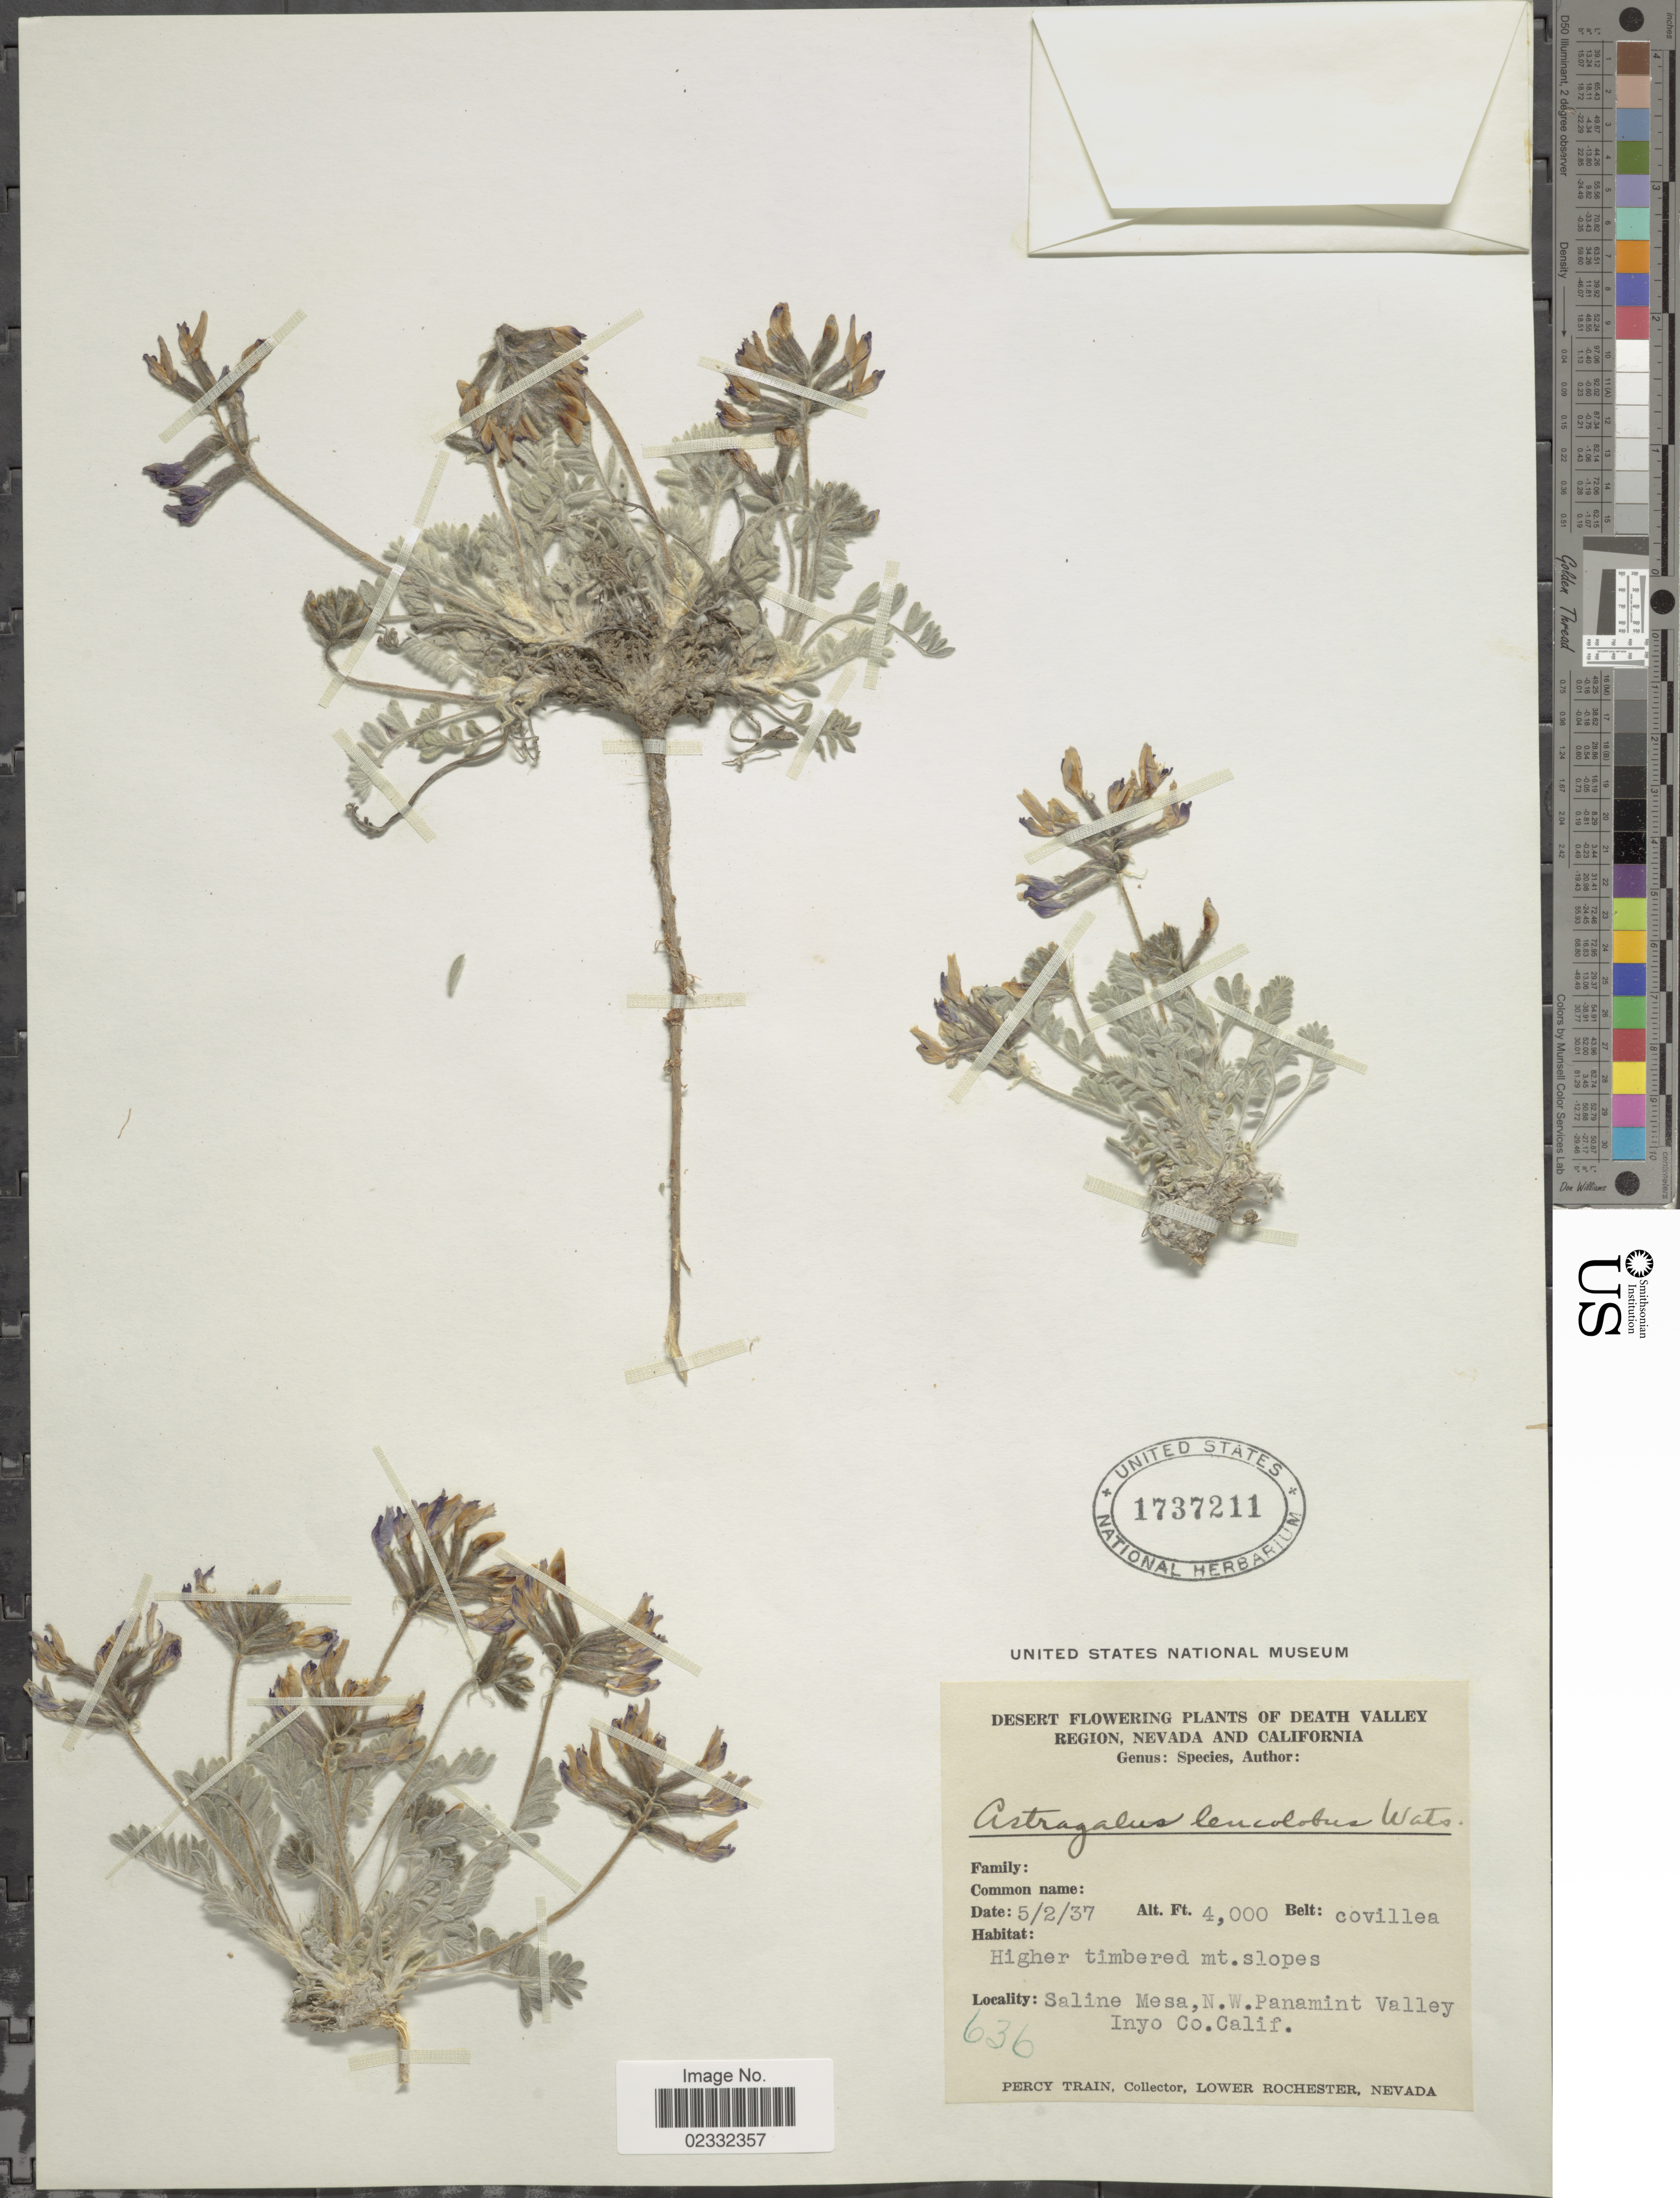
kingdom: Plantae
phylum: Tracheophyta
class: Magnoliopsida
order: Fabales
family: Fabaceae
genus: Astragalus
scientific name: Astragalus leucolobus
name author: S. Watson ex M.E. Jones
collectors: P. Train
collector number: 636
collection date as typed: Transcribed d/m/y: 2/5/37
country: United States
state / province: California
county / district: Inyo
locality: Saline Mesa, N.W. Panamint Valley, Inyo Co. Calif.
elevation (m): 1219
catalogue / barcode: US 1737211